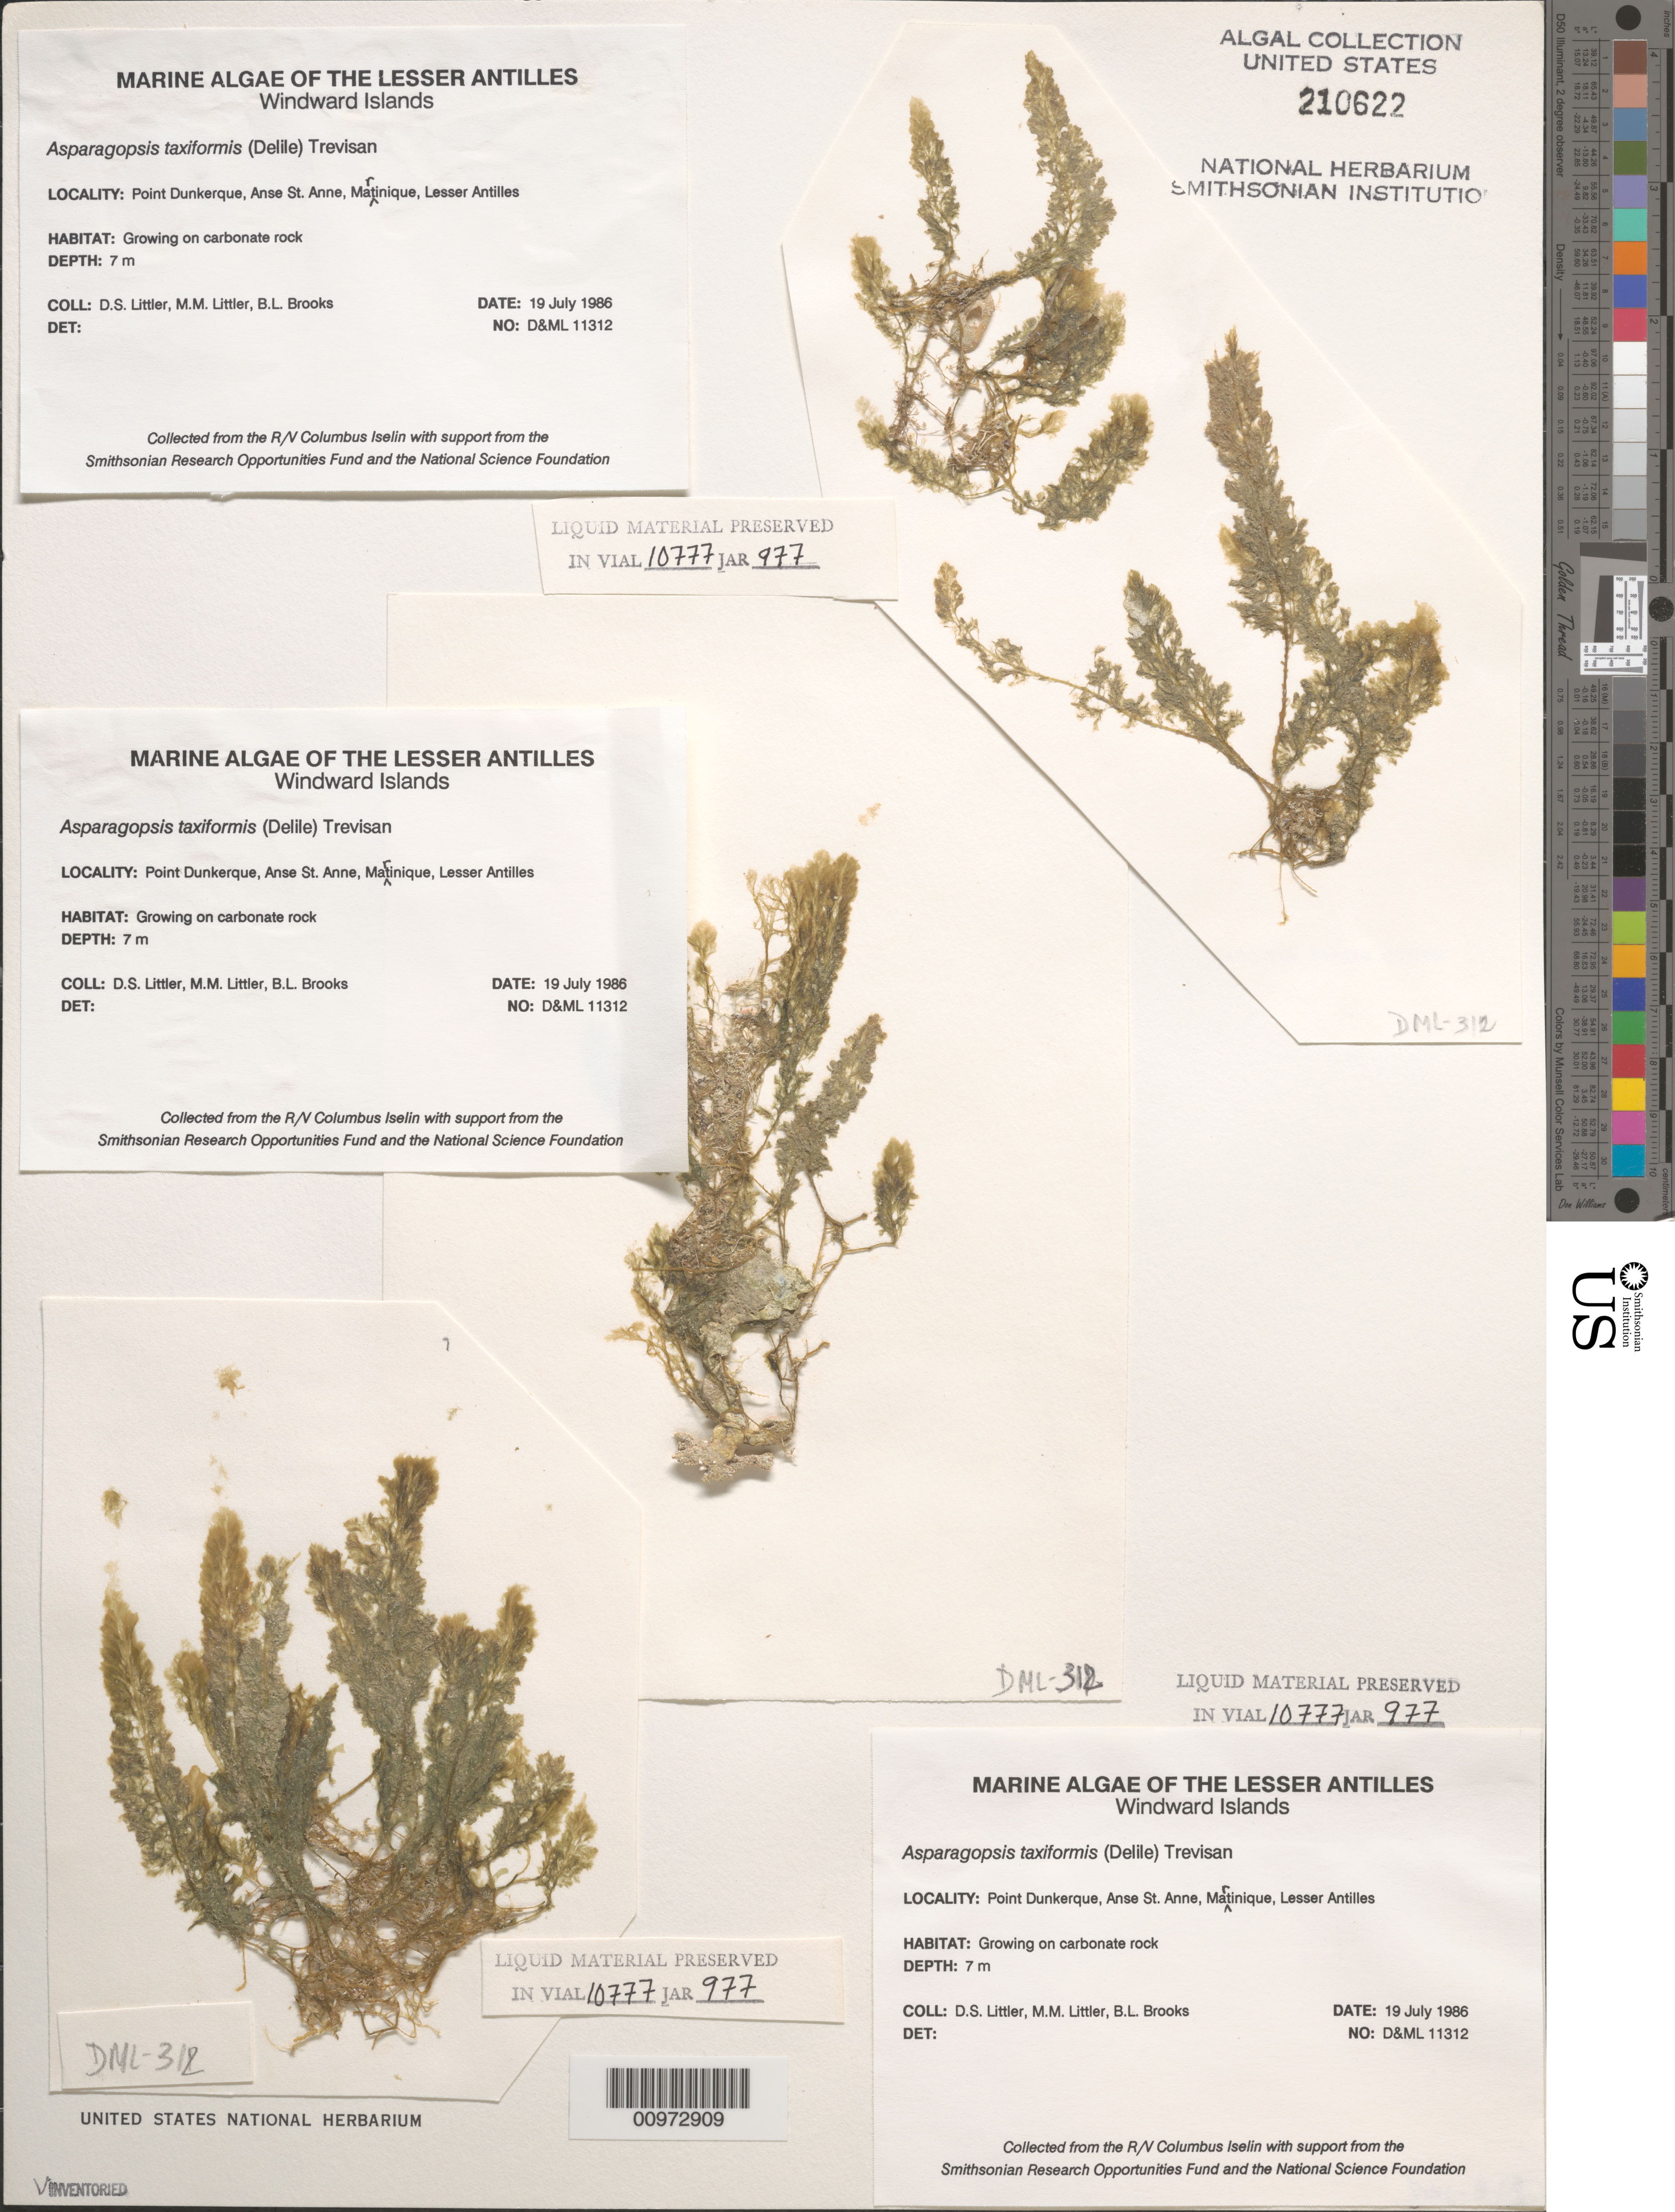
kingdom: Plantae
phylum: Rhodophyta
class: Florideophyceae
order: Bonnemaisoniales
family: Bonnemaisoniaceae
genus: Asparagopsis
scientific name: Asparagopsis taxiformis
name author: (Delile) Trevis.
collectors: D. S. Littler, M. M. Littler & B. Brooks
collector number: D&ML 11312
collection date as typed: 19 Jul 1986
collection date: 1986-07-19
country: Martinique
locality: Pointe Dunkerque, Anse St. Anne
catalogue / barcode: US 210622